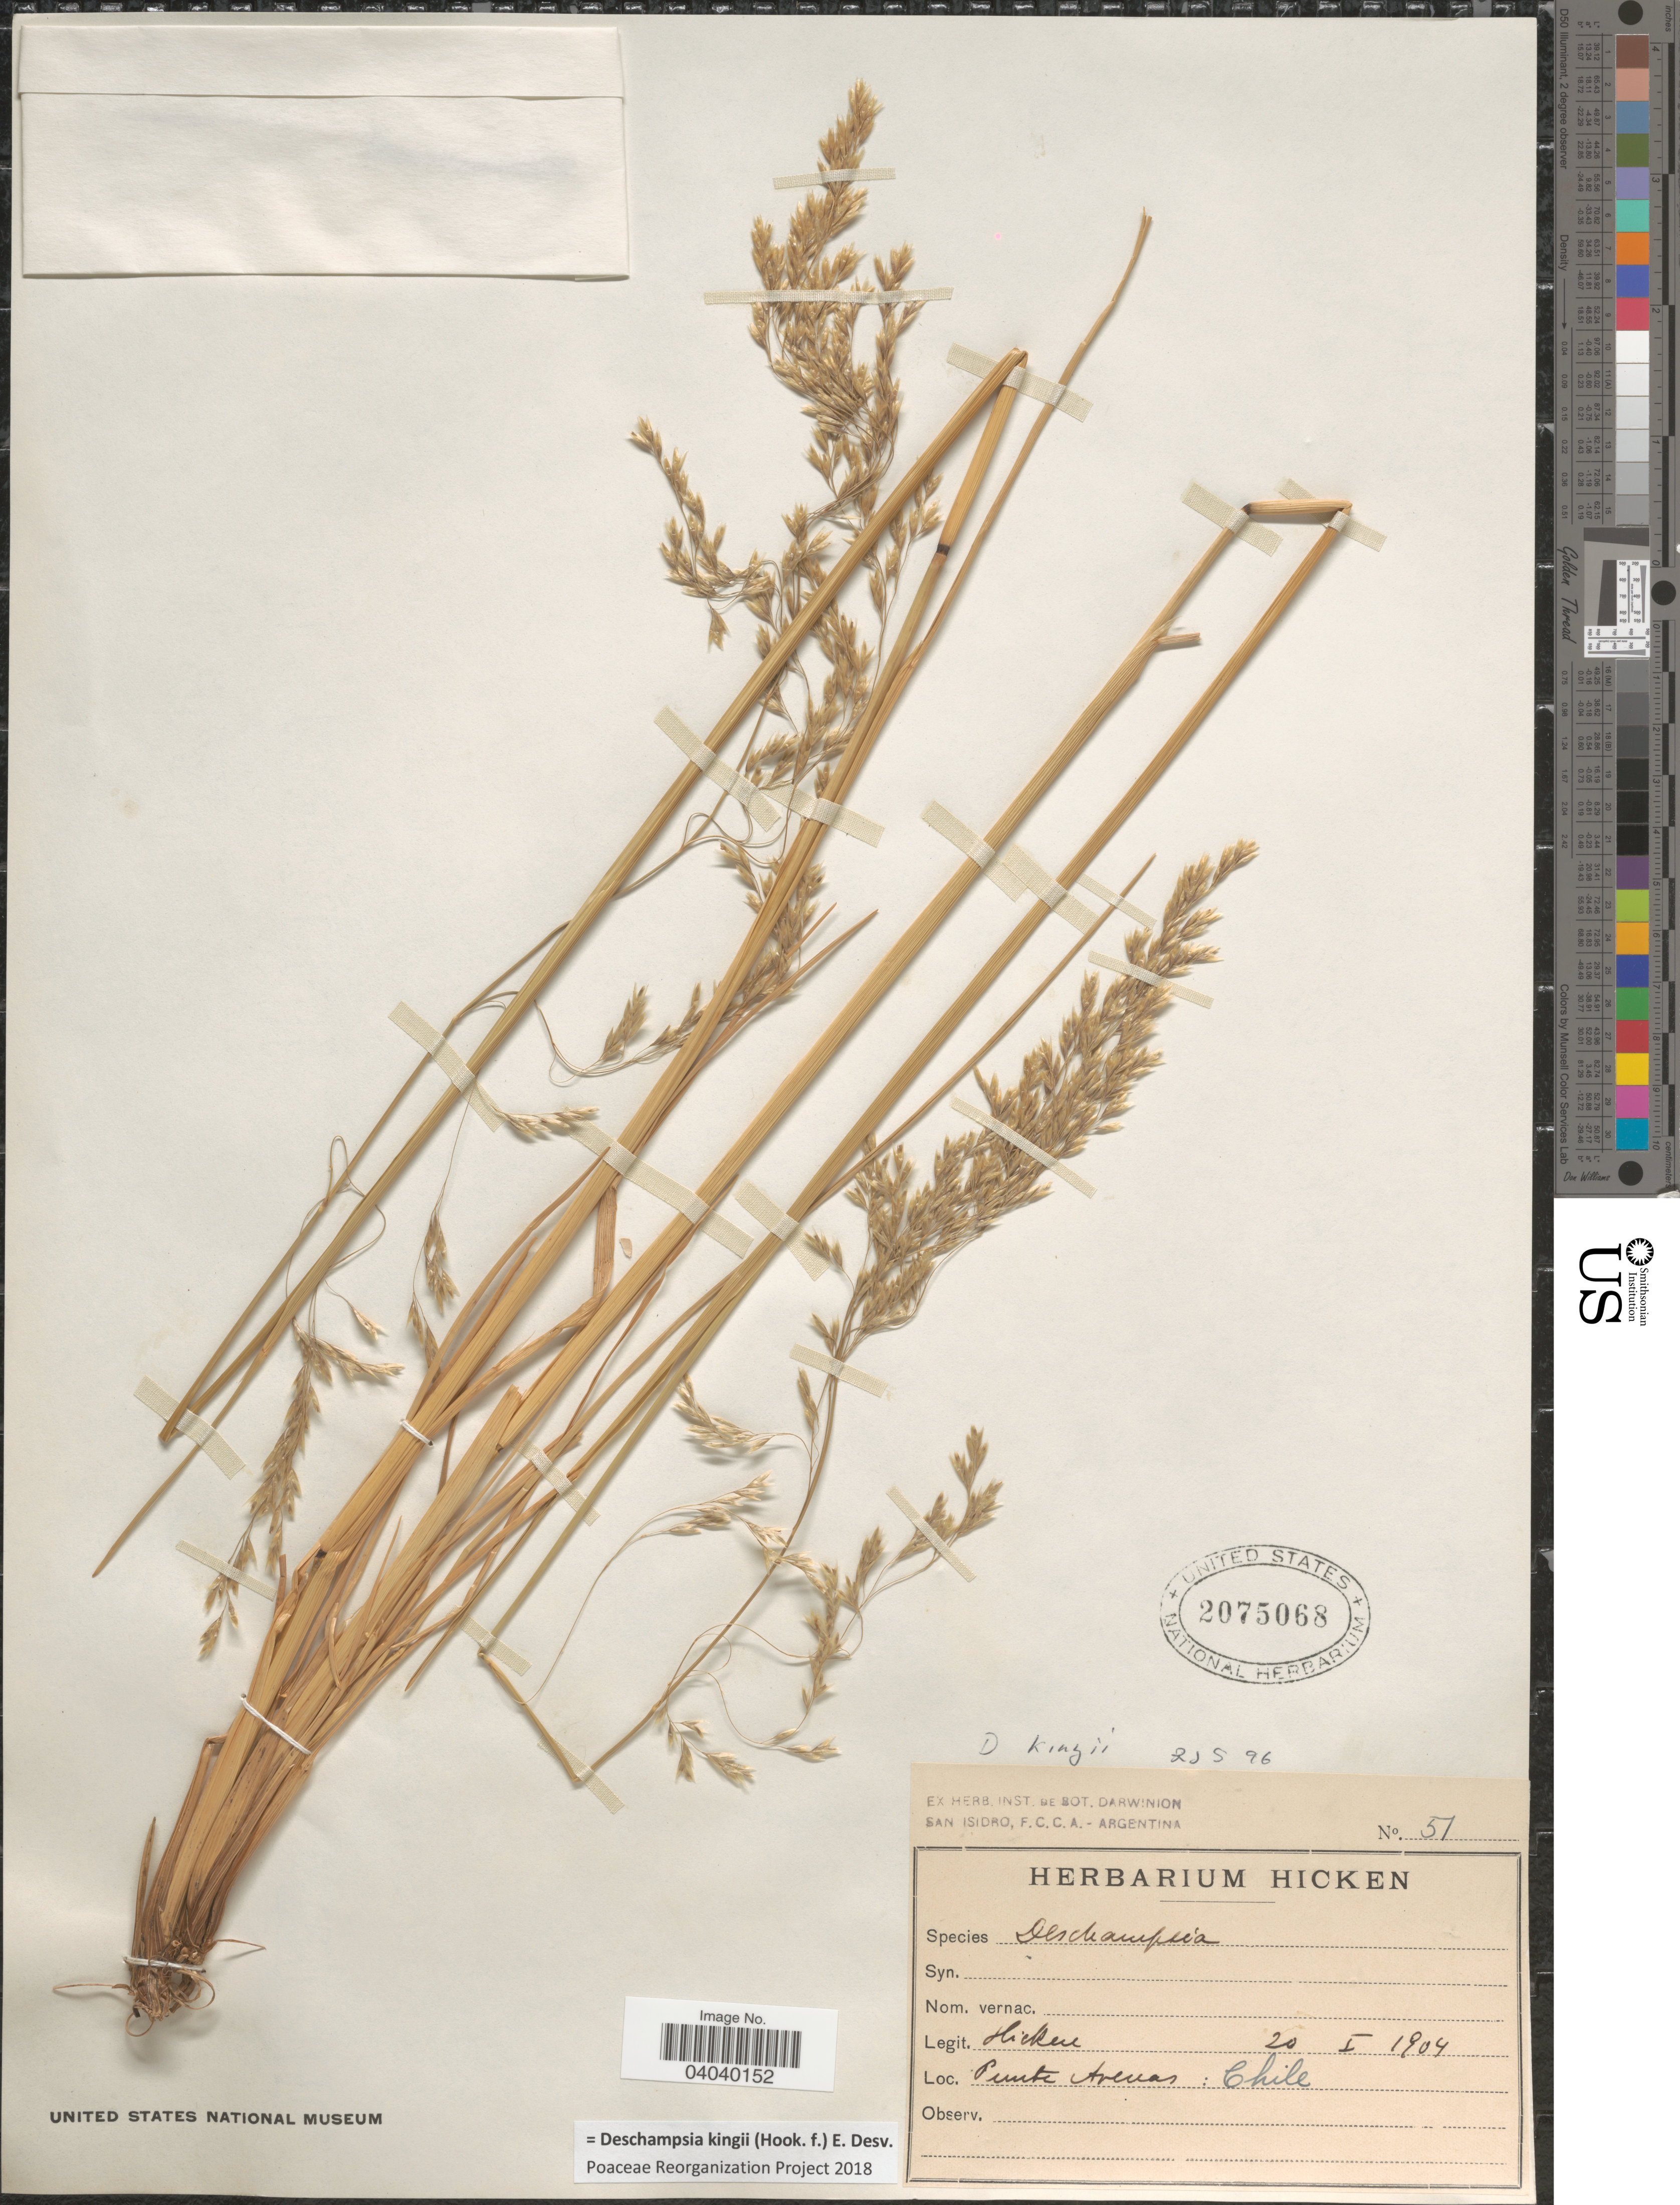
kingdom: Plantae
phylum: Tracheophyta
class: Liliopsida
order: Poales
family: Poaceae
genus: Deschampsia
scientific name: Deschampsia kingii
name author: (Hook. f.) É. Desv.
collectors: Hicken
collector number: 51?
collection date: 1904-01-20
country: Chile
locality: Punta Arenas.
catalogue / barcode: US 2075068